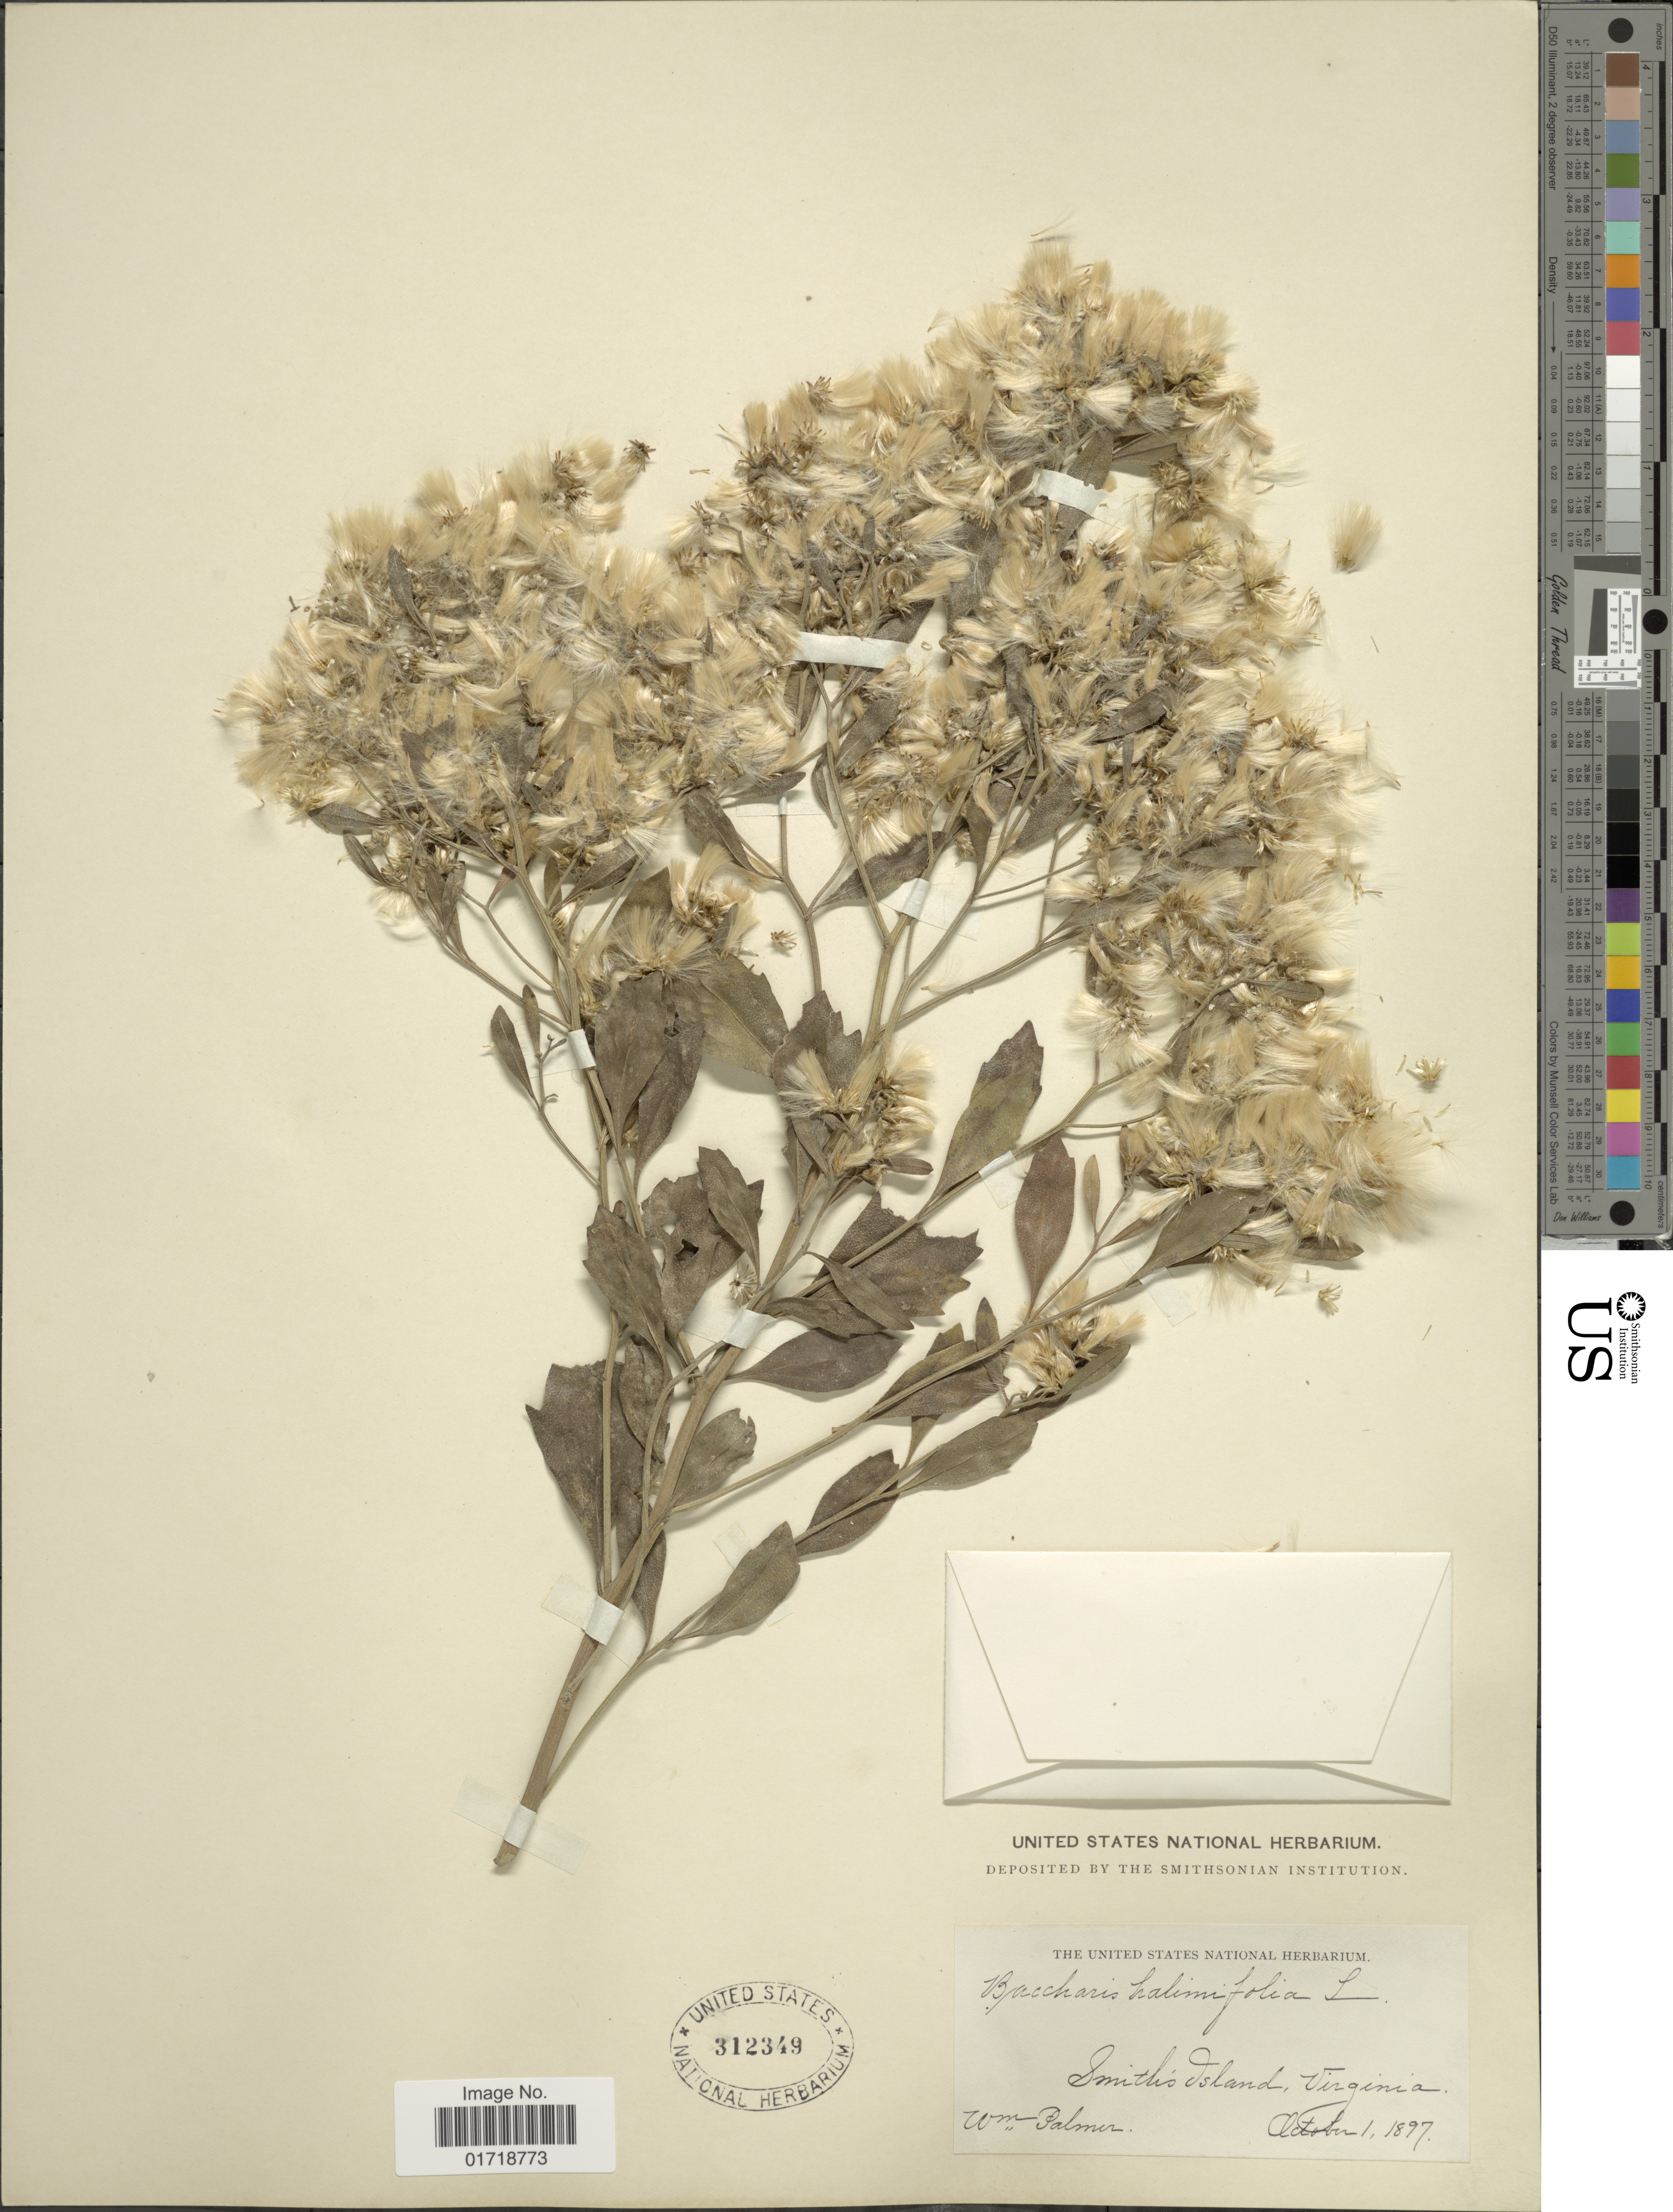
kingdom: Plantae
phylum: Tracheophyta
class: Magnoliopsida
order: Asterales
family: Asteraceae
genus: Baccharis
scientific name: Baccharis halimifolia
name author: L.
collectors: W. M. Palmer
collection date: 1897-10-01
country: United States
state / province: Virginia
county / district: Northampton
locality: Smiths Island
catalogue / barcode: US 312349